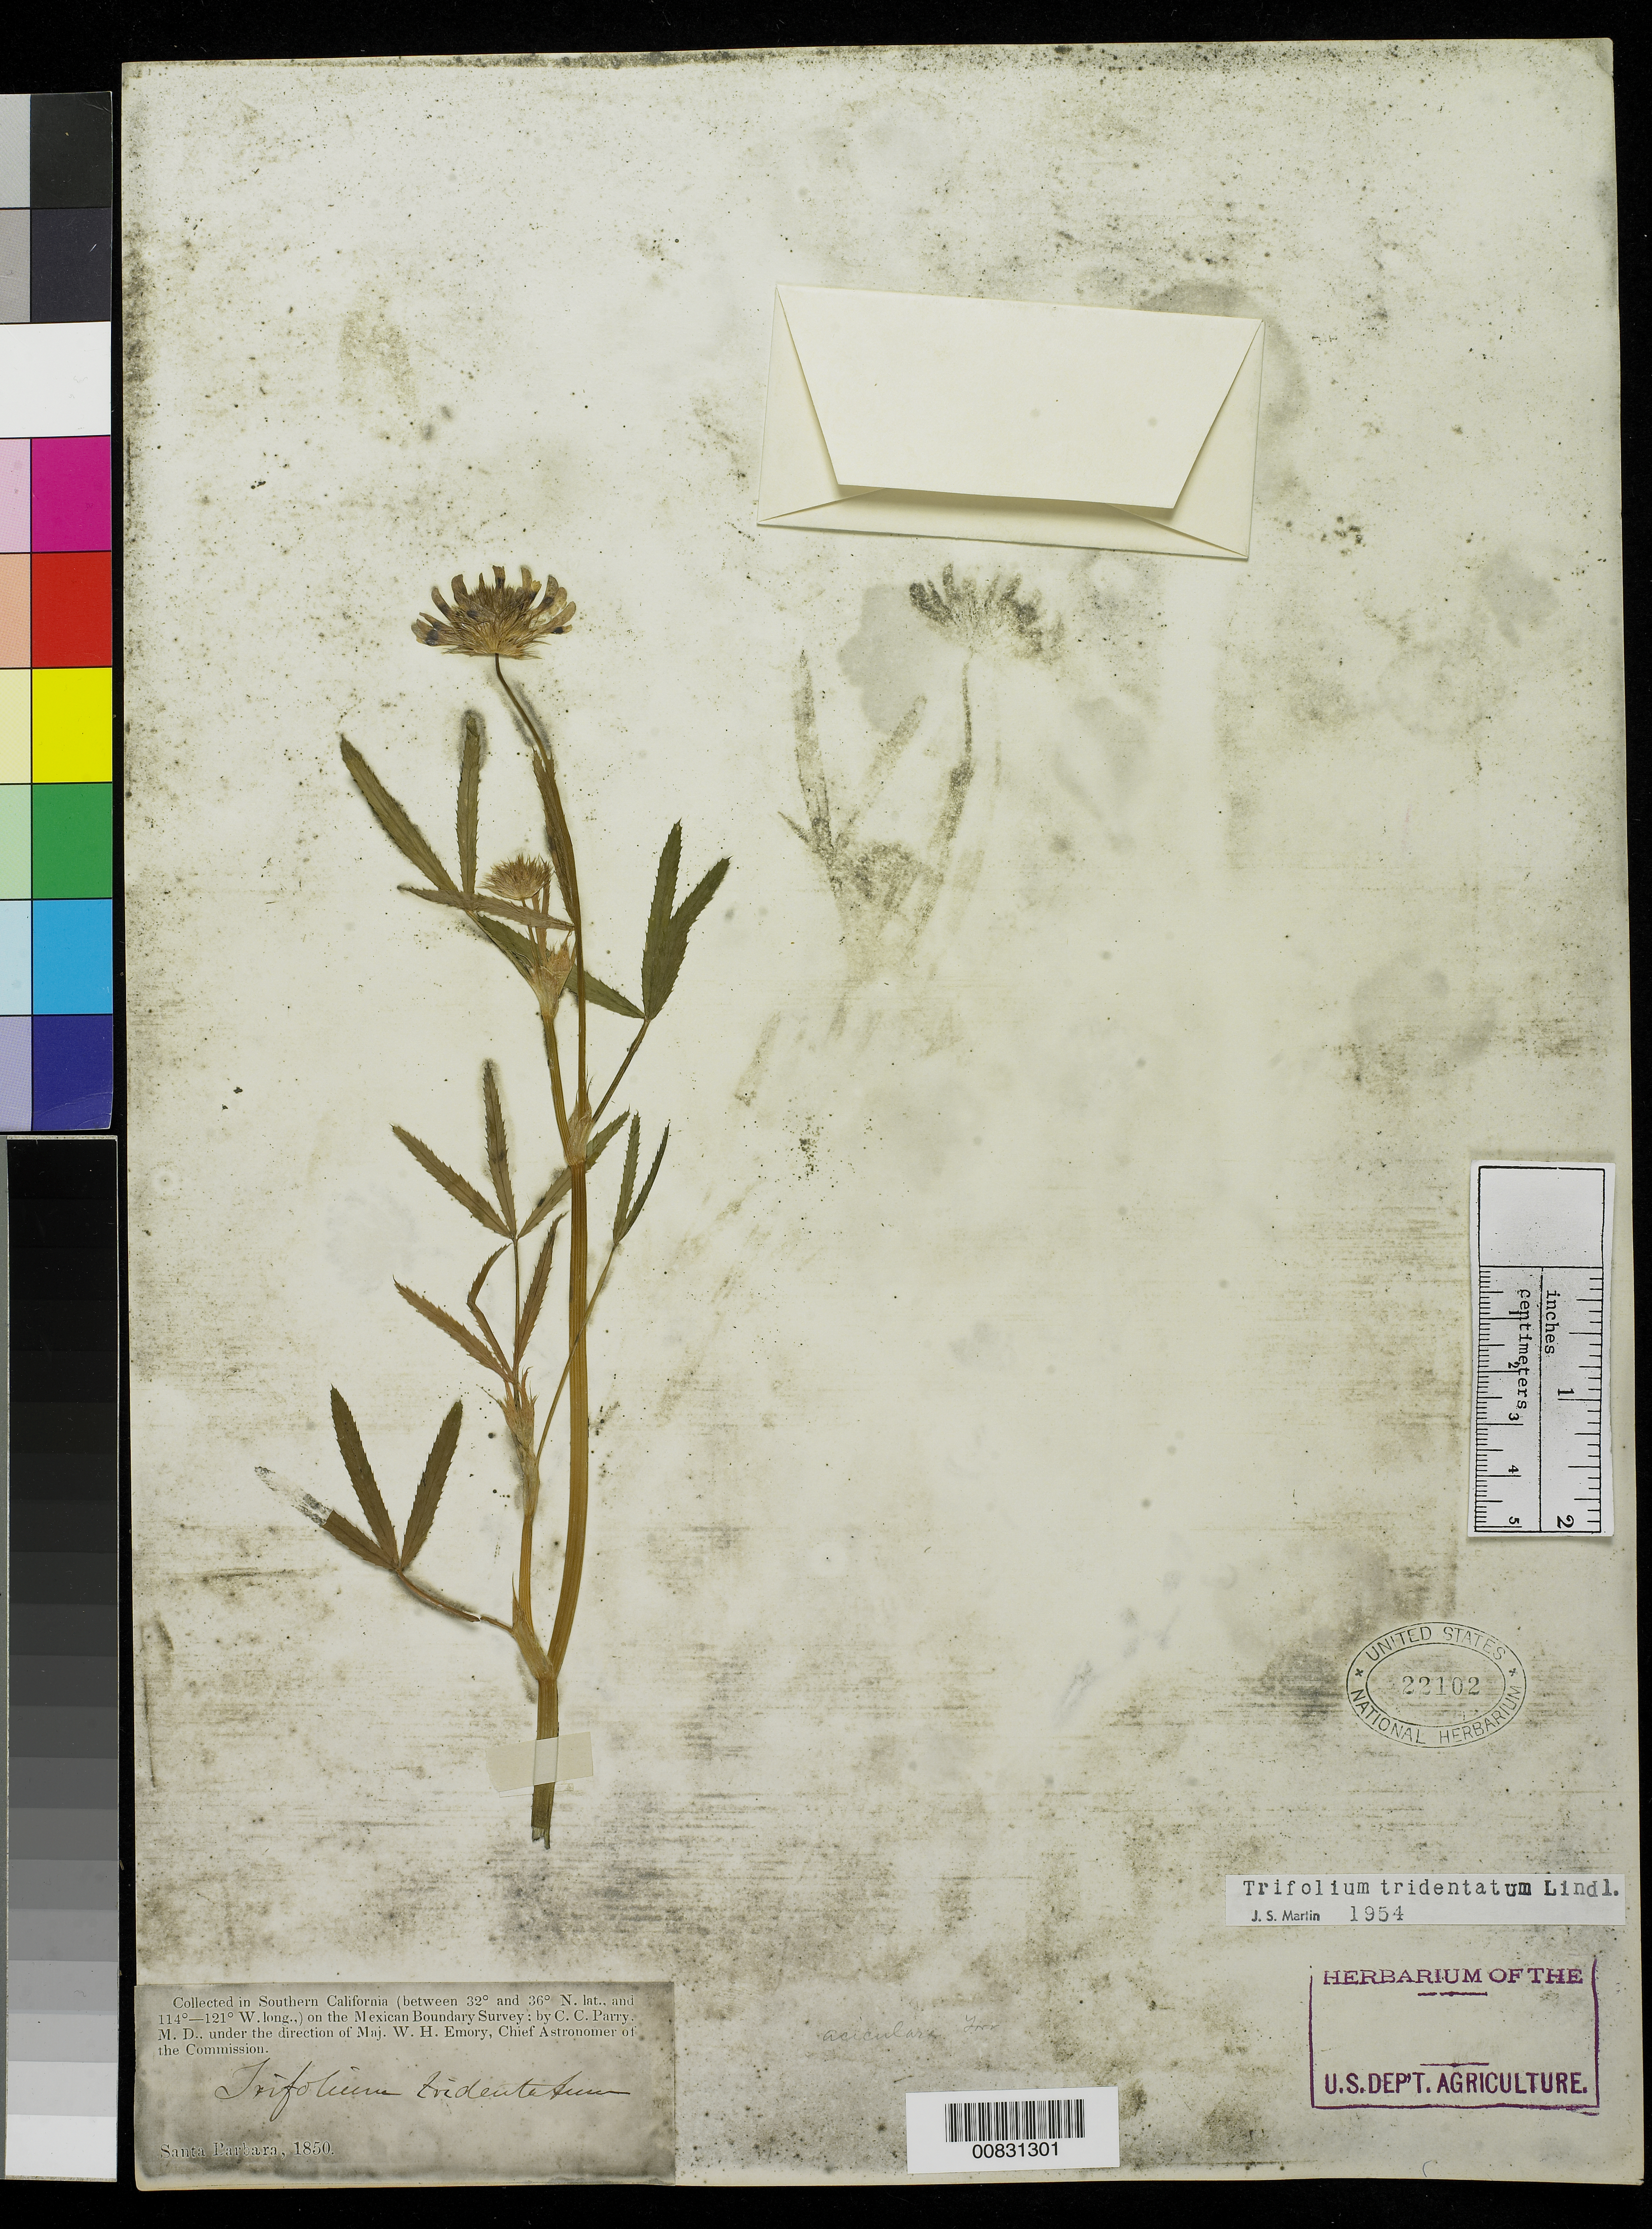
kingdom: Plantae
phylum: Tracheophyta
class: Magnoliopsida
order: Fabales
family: Fabaceae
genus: Trifolium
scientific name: Trifolium tridentatum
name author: Lindl.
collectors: C. C. Parry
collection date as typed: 1850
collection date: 1850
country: United States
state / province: California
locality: Southern California.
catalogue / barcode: US 22102